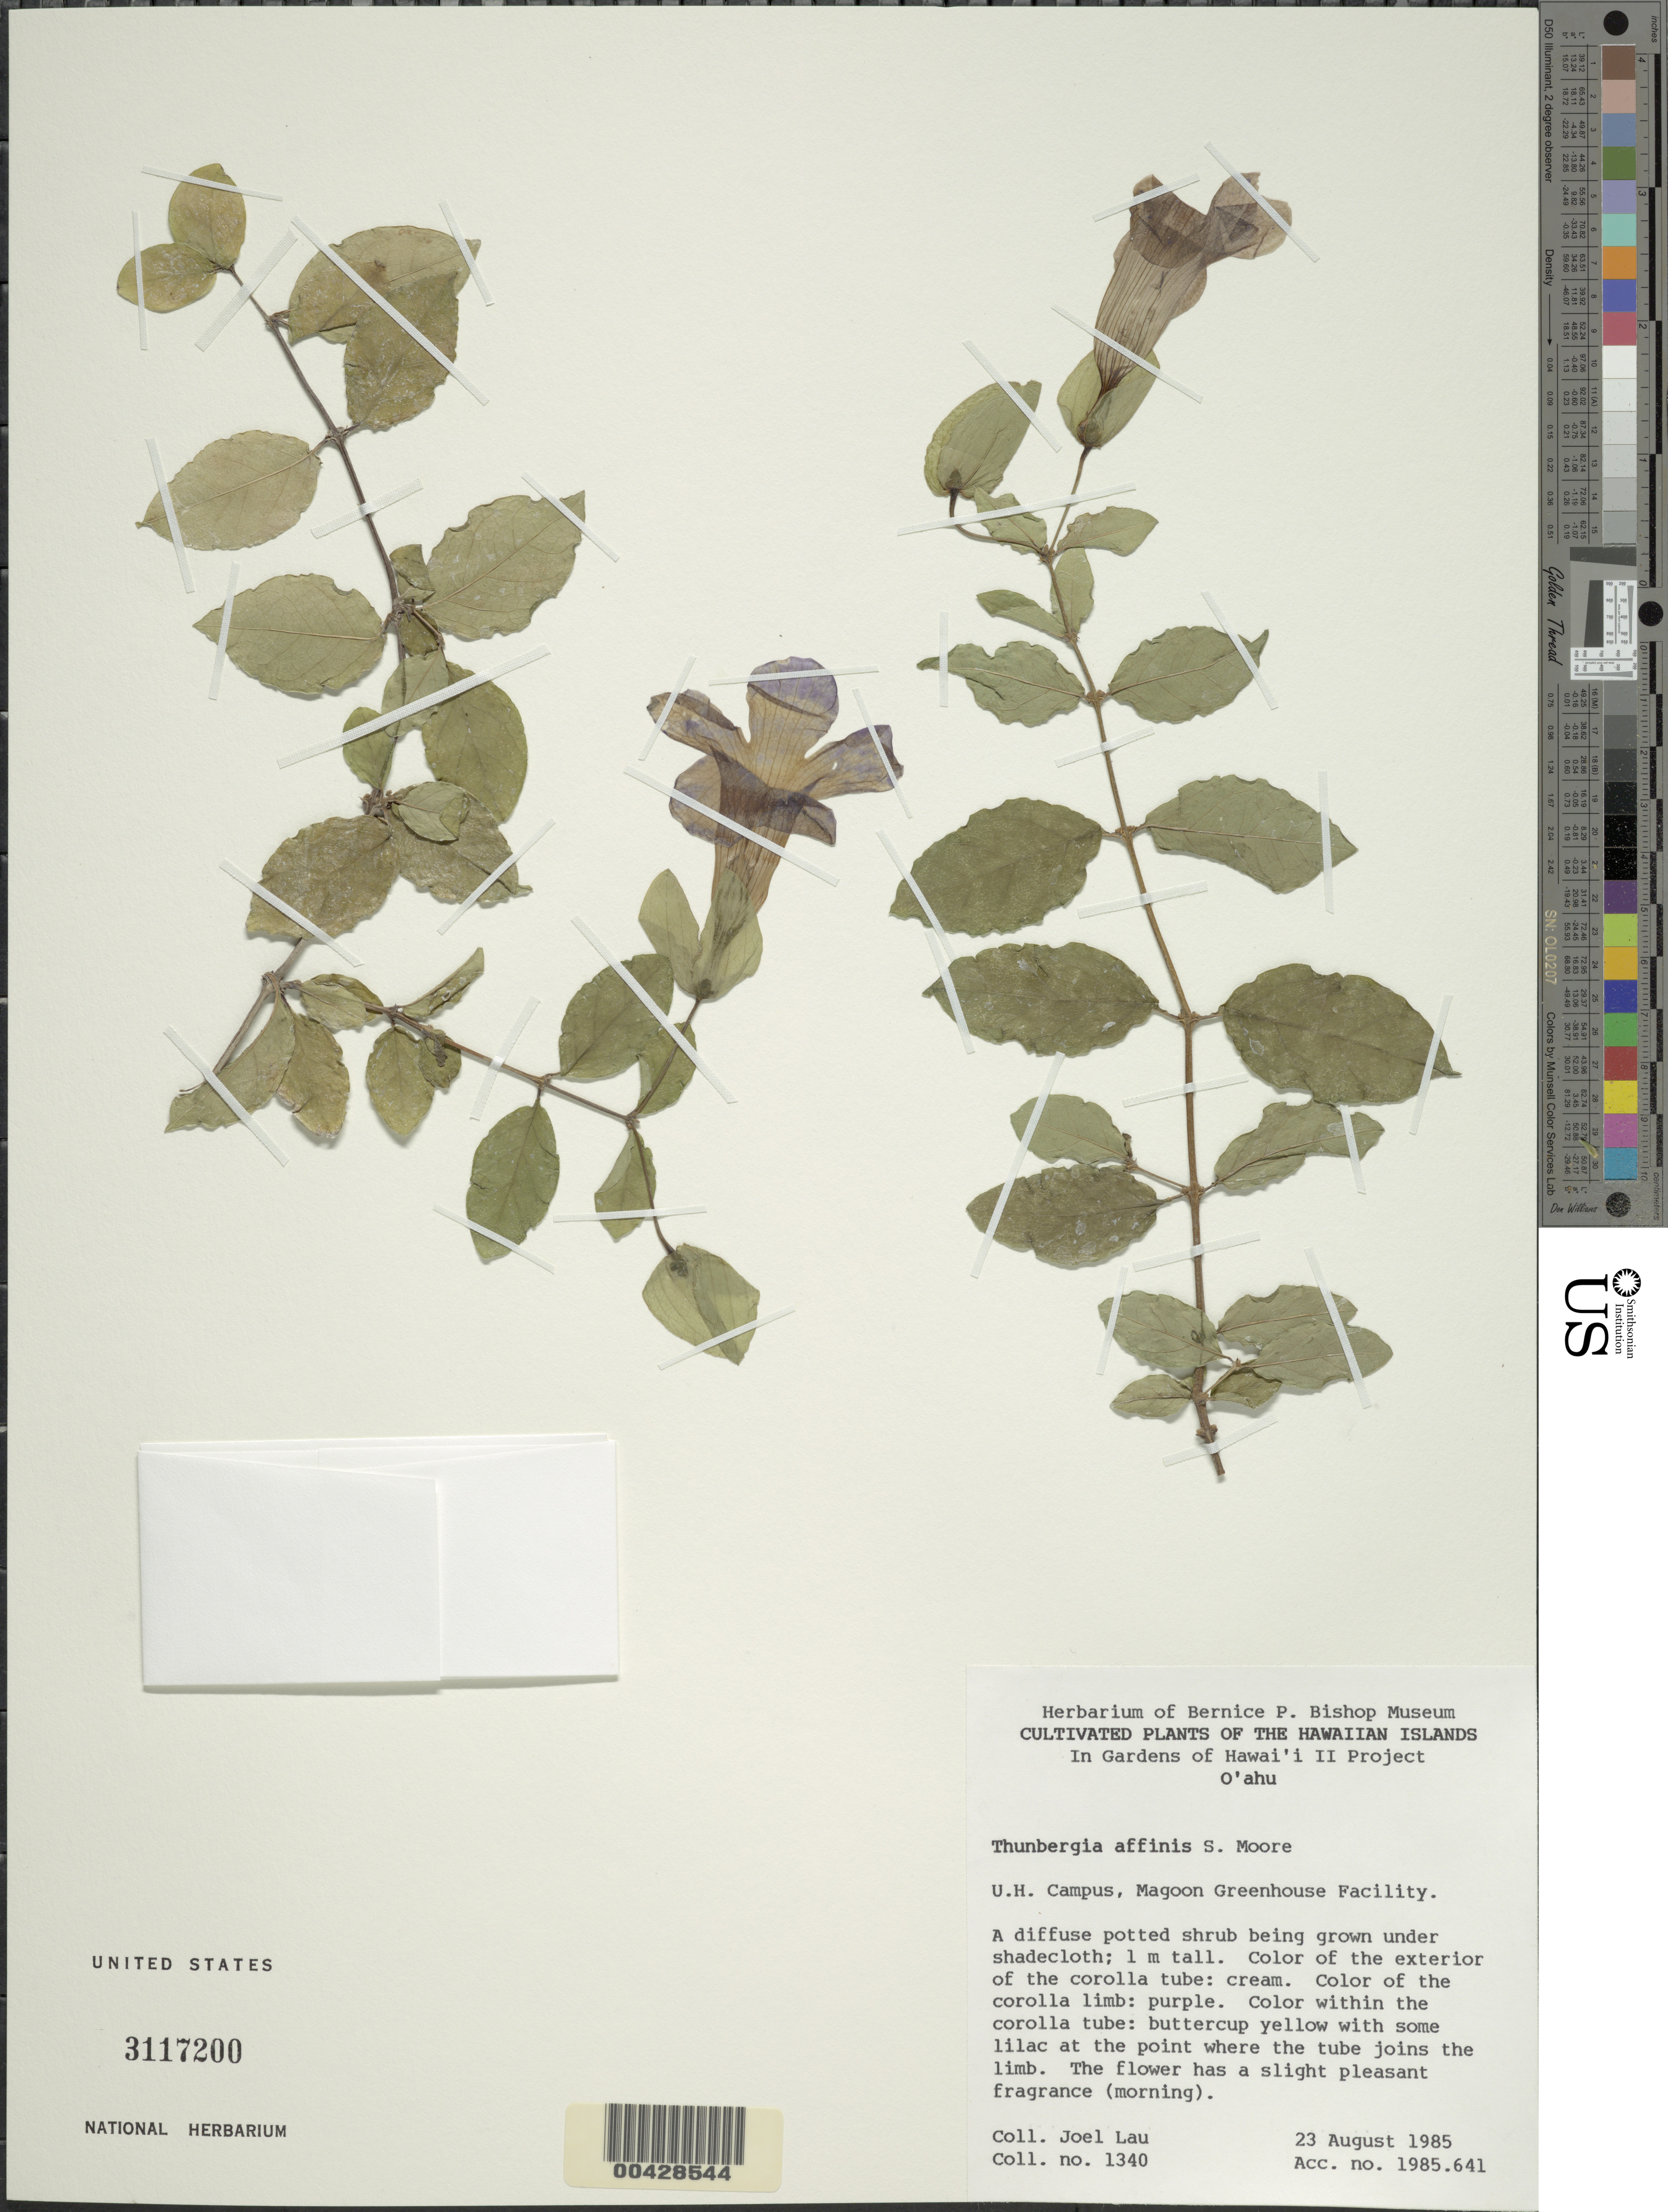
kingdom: Plantae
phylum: Tracheophyta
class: Magnoliopsida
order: Lamiales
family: Acanthaceae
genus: Thunbergia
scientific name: Thunbergia affinis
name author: S. Moore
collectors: J. Lau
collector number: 1340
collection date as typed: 23 Aug 1985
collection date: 1985-08-23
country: United States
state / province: Hawaii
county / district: Honolulu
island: Oahu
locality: U.H. Campus, Magoon Greenhouse Facility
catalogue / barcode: US 3117200